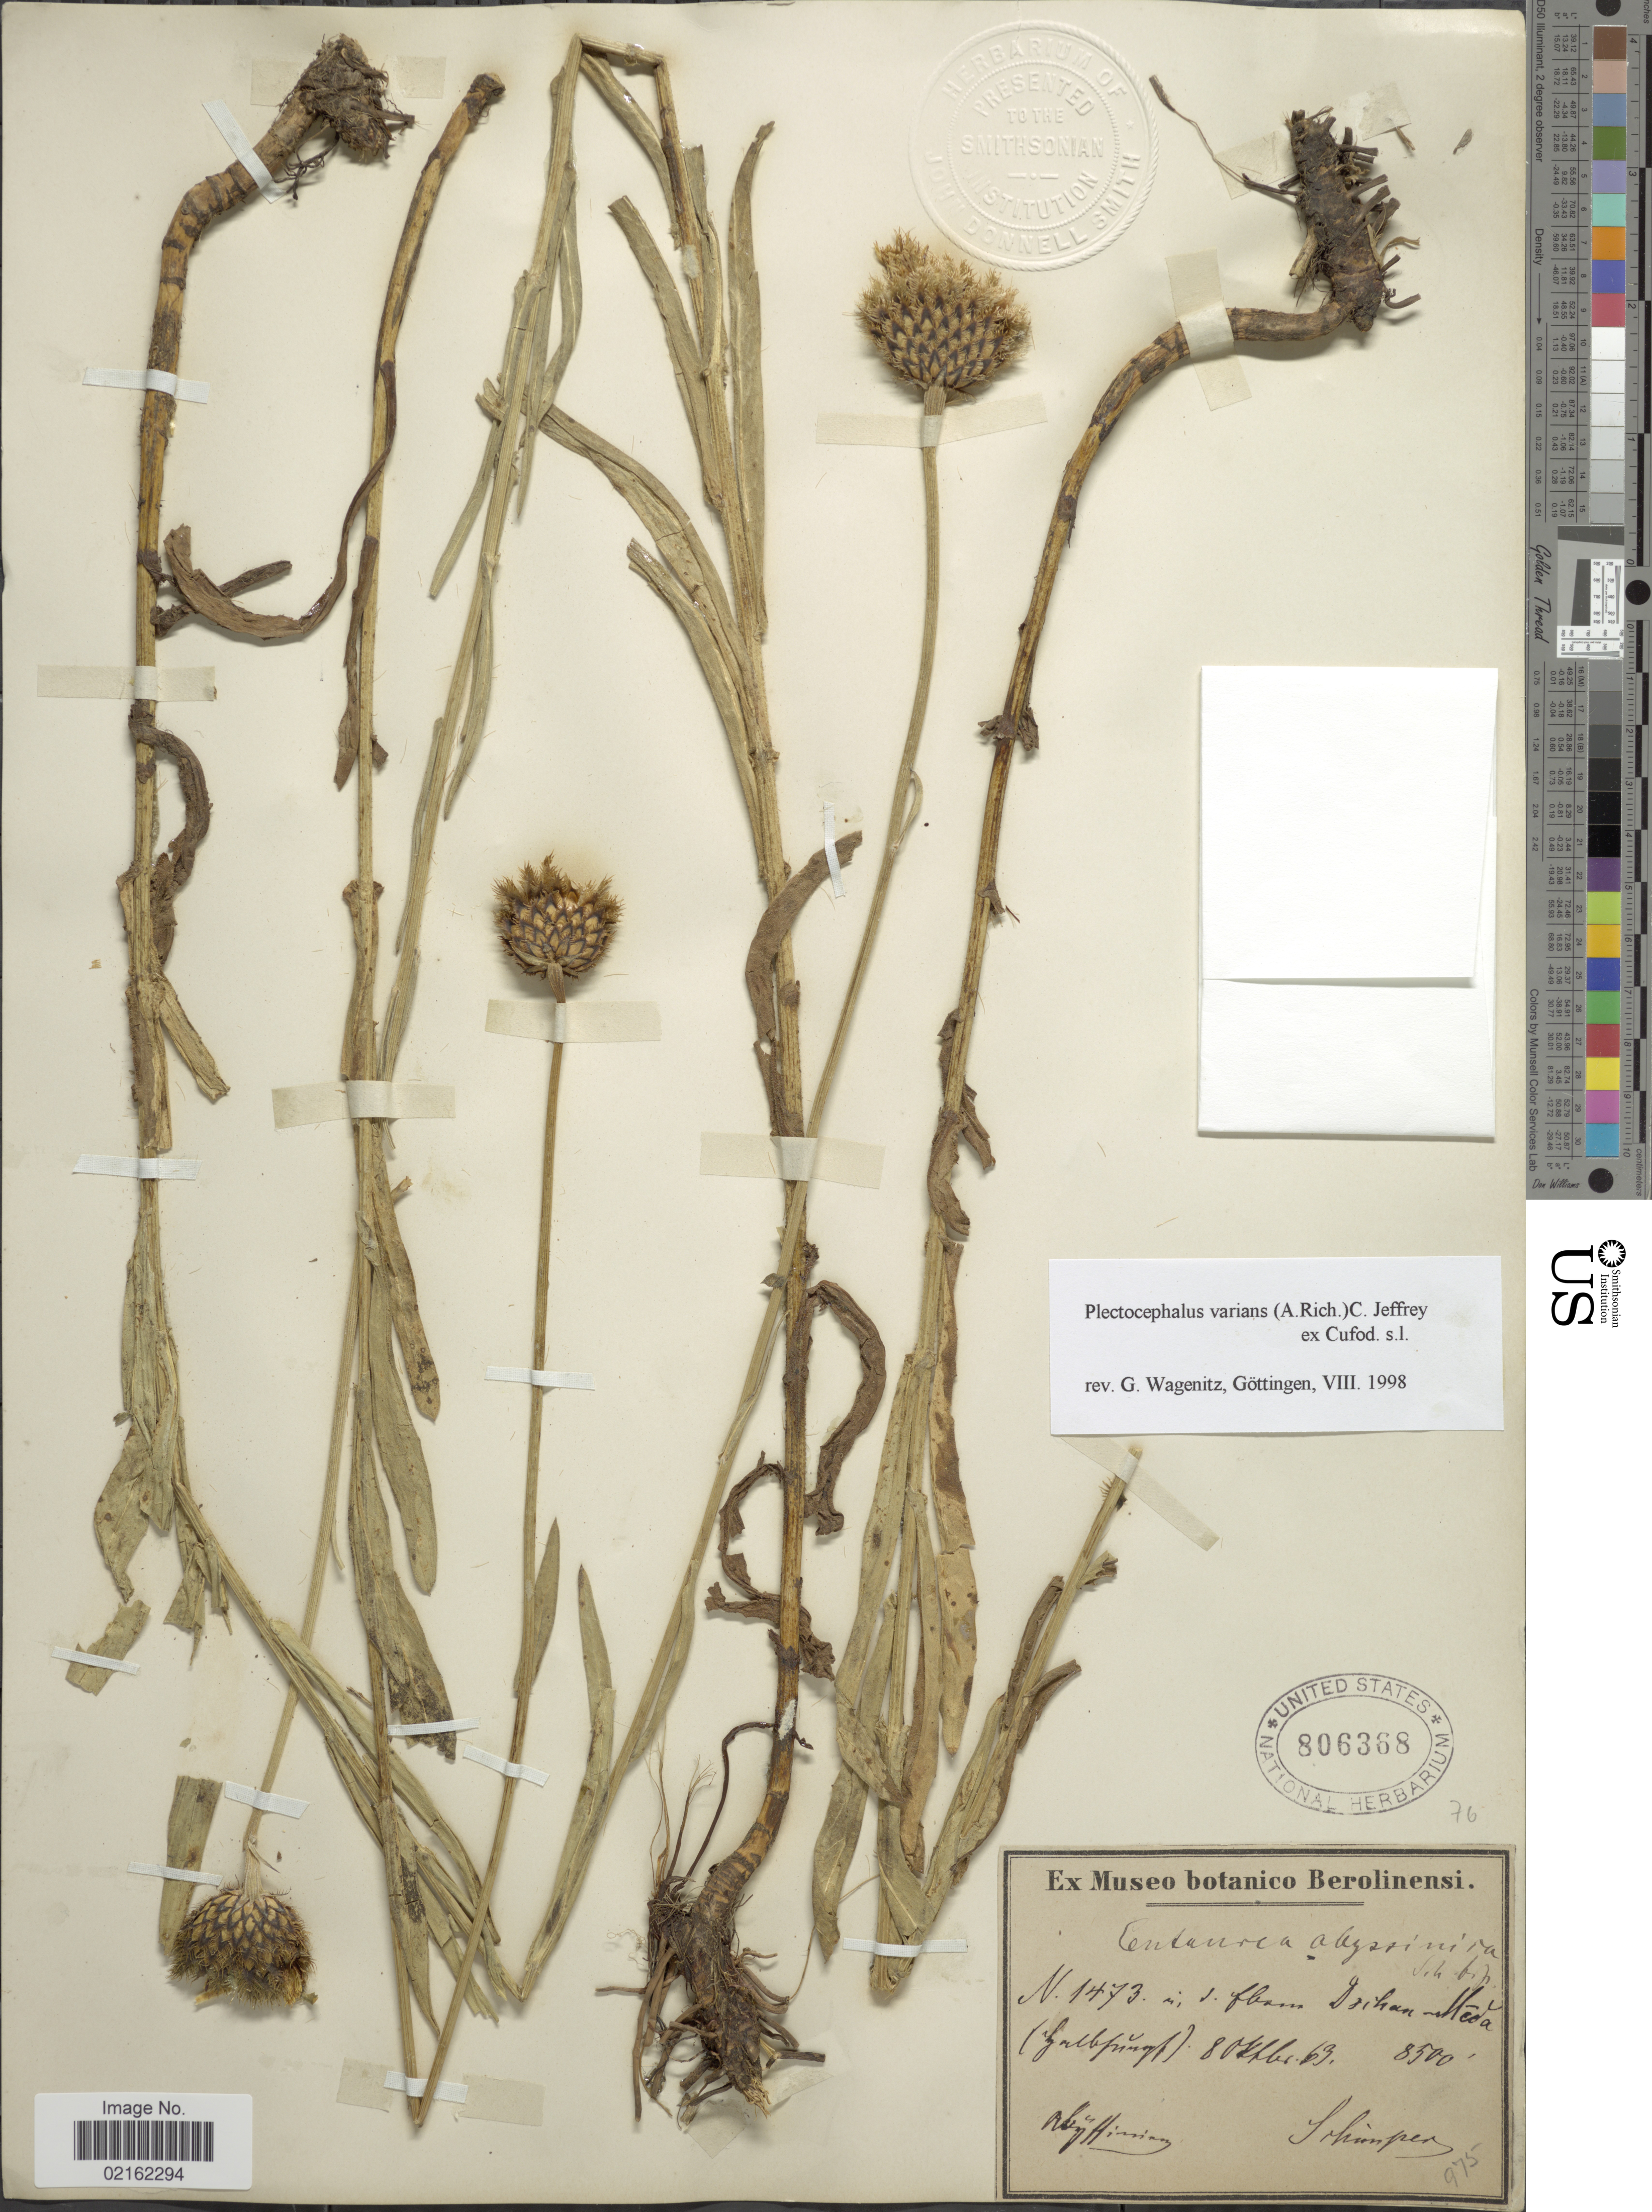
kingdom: Plantae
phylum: Tracheophyta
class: Magnoliopsida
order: Asterales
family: Asteraceae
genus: Plectocephalus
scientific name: Plectocephalus varians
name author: (A. Rich.) C. Jeffrey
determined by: Wagenitz, G.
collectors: -. Schimper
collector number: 1473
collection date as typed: Transcribed d/m/y: 8/10/63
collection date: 1863-10-08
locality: Dsihan-Steda [interpreted]... Abyssinia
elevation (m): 2591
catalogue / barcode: US 806368